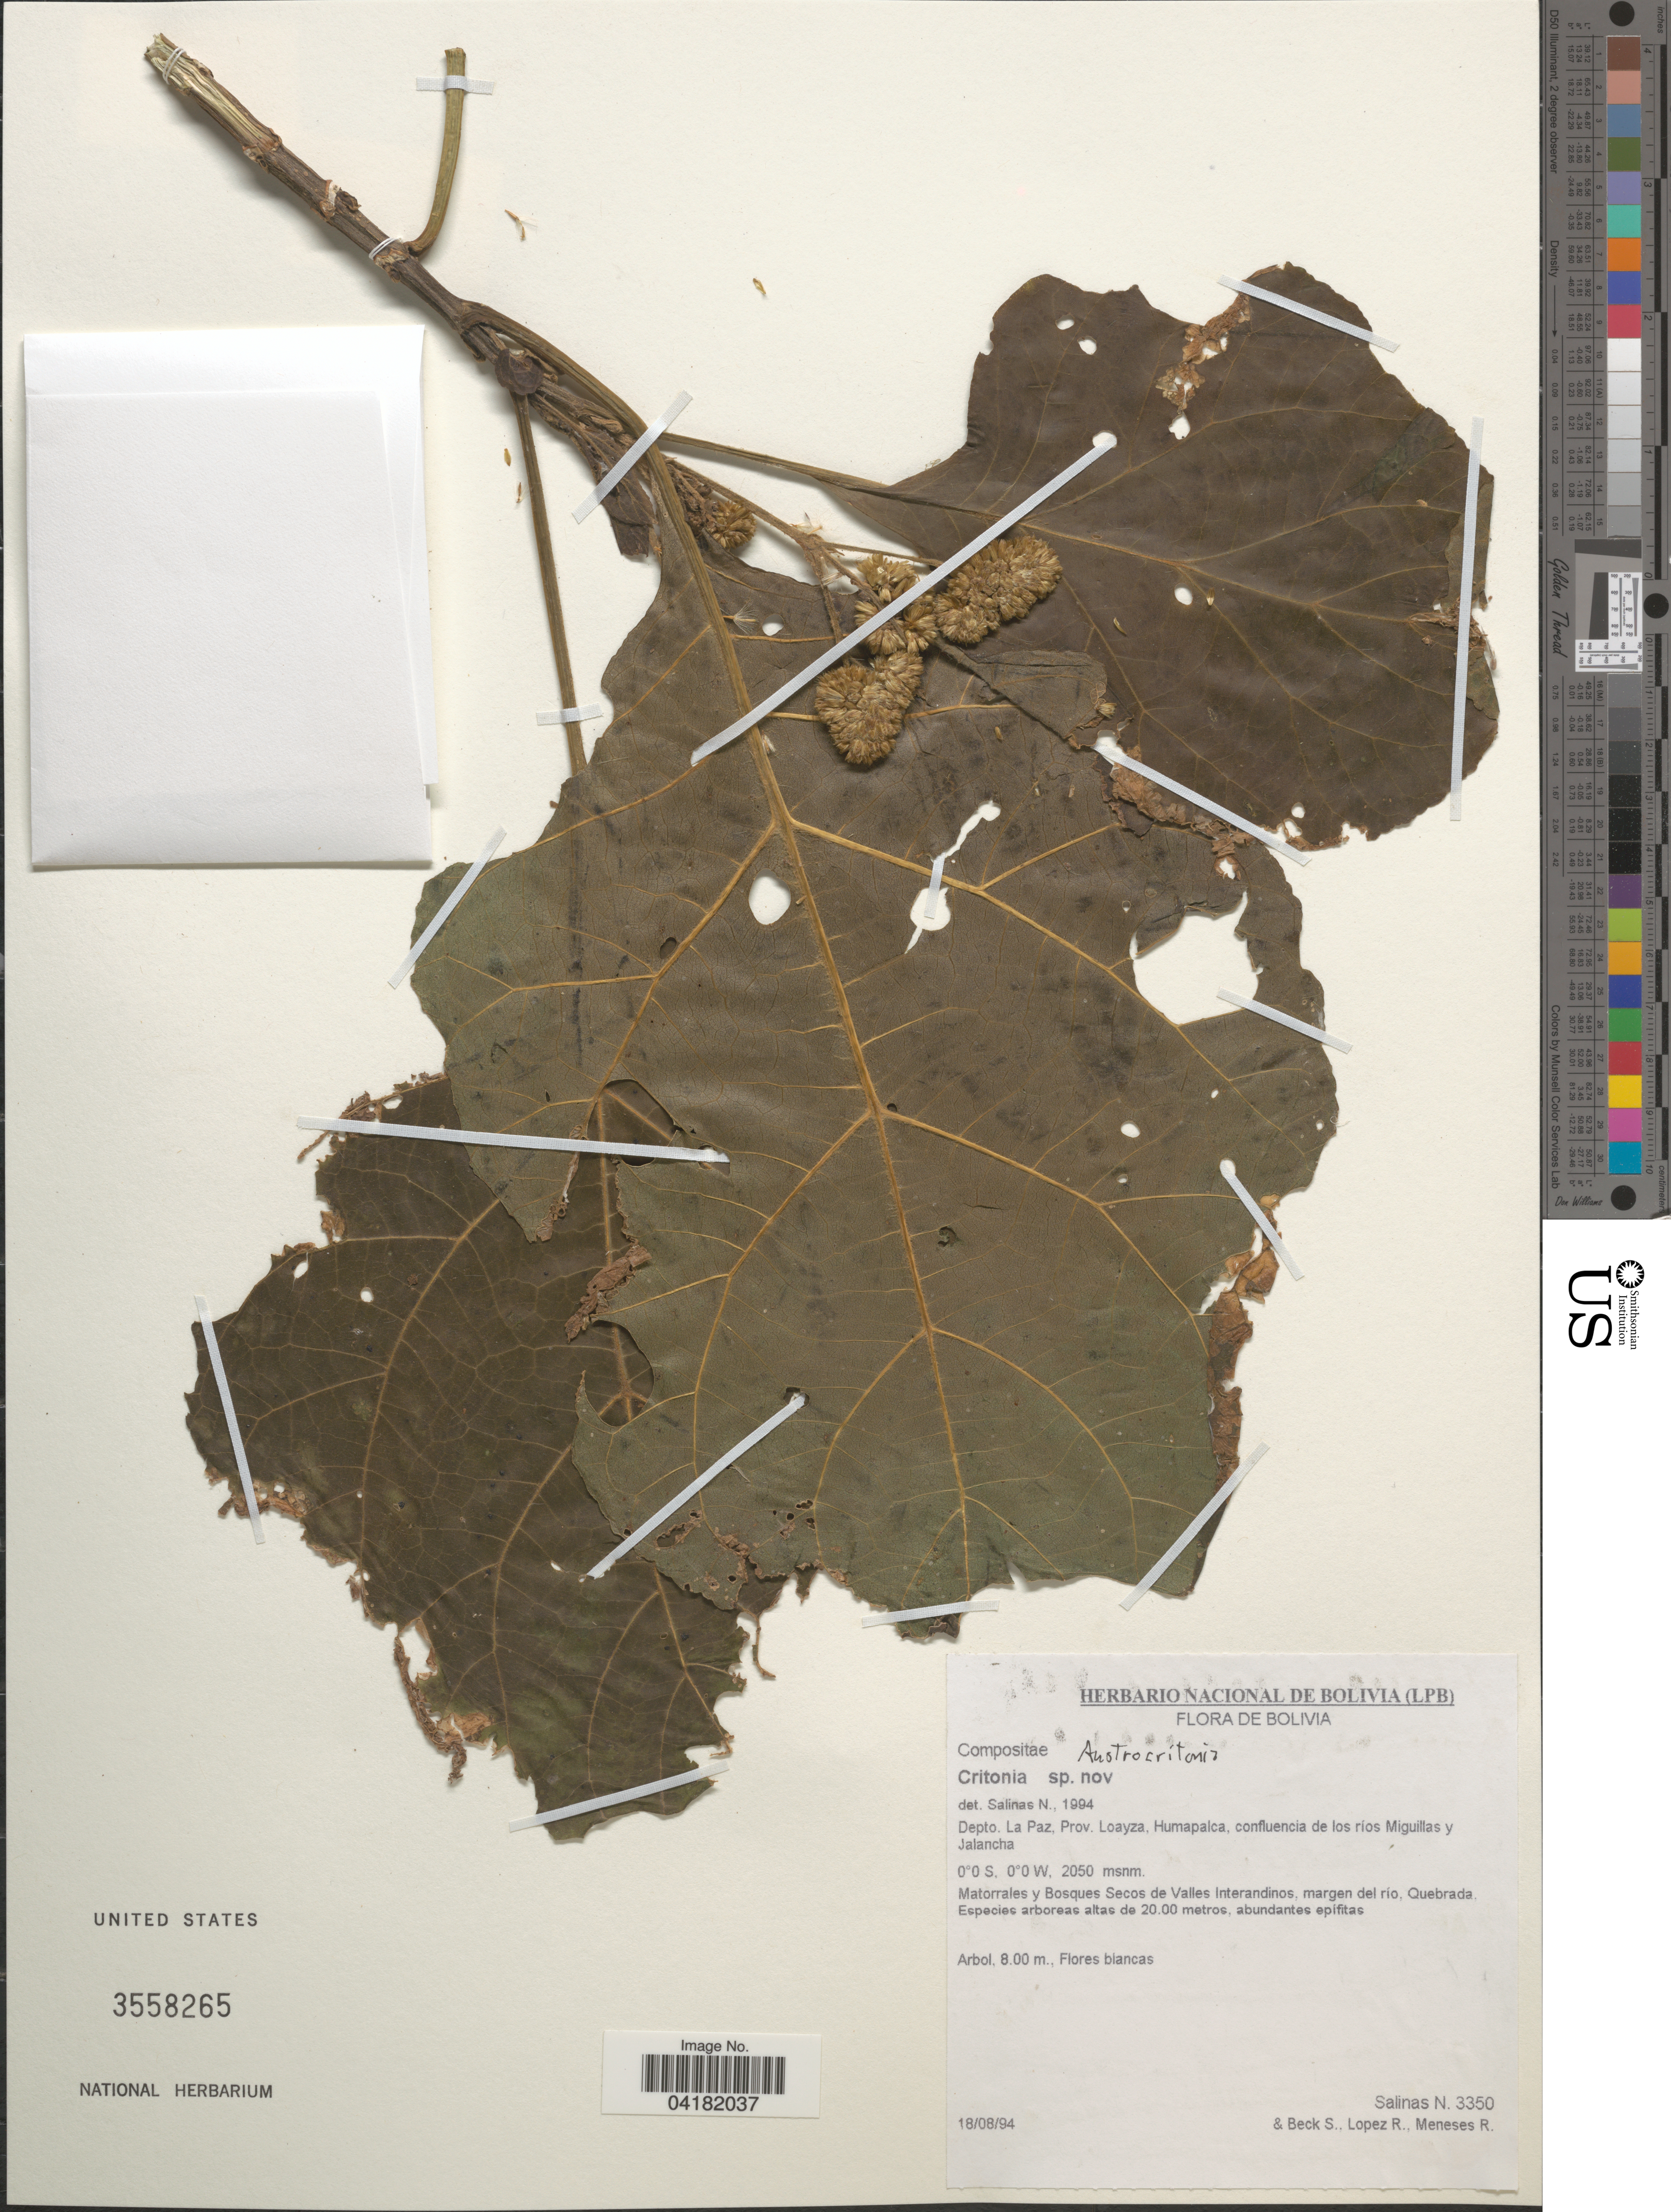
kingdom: Plantae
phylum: Tracheophyta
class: Magnoliopsida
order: Asterales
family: Asteraceae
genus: Critonia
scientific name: Critonia sp.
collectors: N. Salinas, S. G. Beck, A. López R. & R. I. Meneses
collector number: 3350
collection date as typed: Transcribed d/m/y: 18/8/94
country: Bolivia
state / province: La Paz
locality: Depto. La Paz, Prov. Loayza, Humapalca, confluencia de los rios Miguillas y Jalancha.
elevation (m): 2050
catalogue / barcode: US 3558265